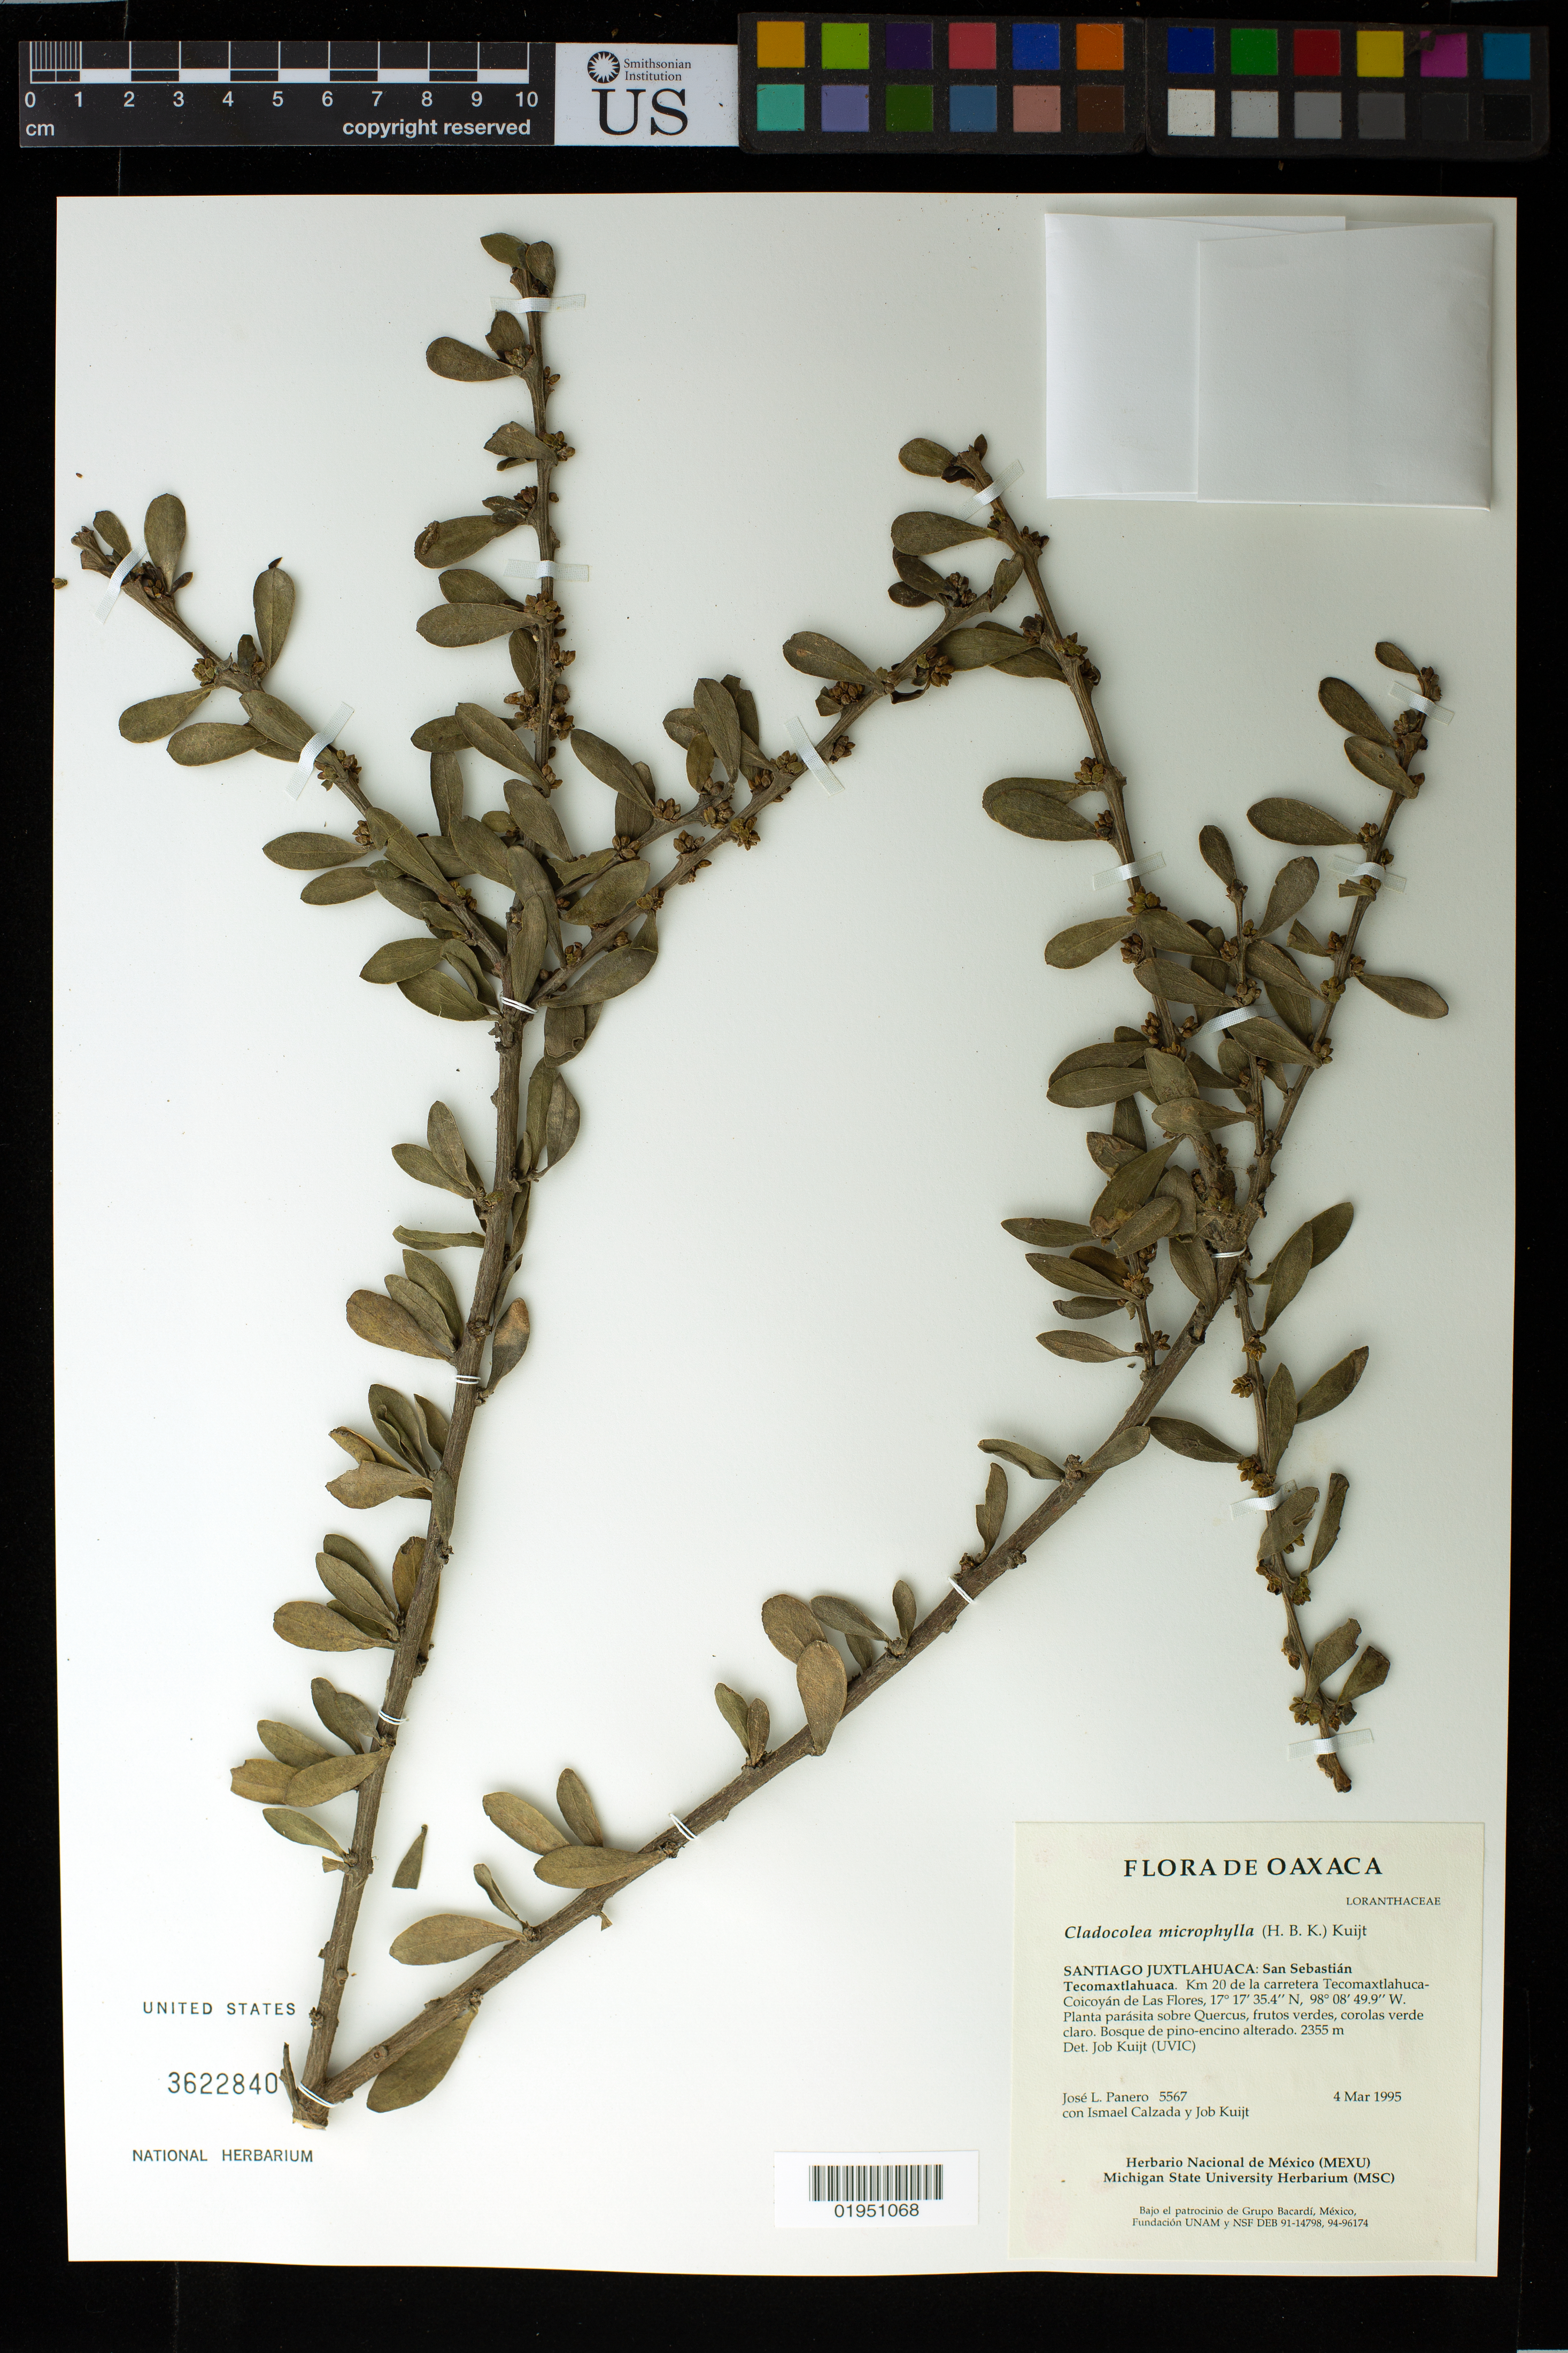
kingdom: Plantae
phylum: Tracheophyta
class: Magnoliopsida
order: Santalales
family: Loranthaceae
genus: Cladocolea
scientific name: Cladocolea microphylla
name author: (Kunth) Kuijt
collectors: J. L. Panero, I. Calzada & J. Kuijt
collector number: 5567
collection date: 1995-03-04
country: Mexico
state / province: Oaxaca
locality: Santiago Juxtlahuaca: San Sebastián Tecomaxtlahuaca. Km 20 de la carretera Tecomaxtlahuca-Coicoyán de Las Flores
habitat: Bosque de pino-encino alterado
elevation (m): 2355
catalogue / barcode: US 3622840